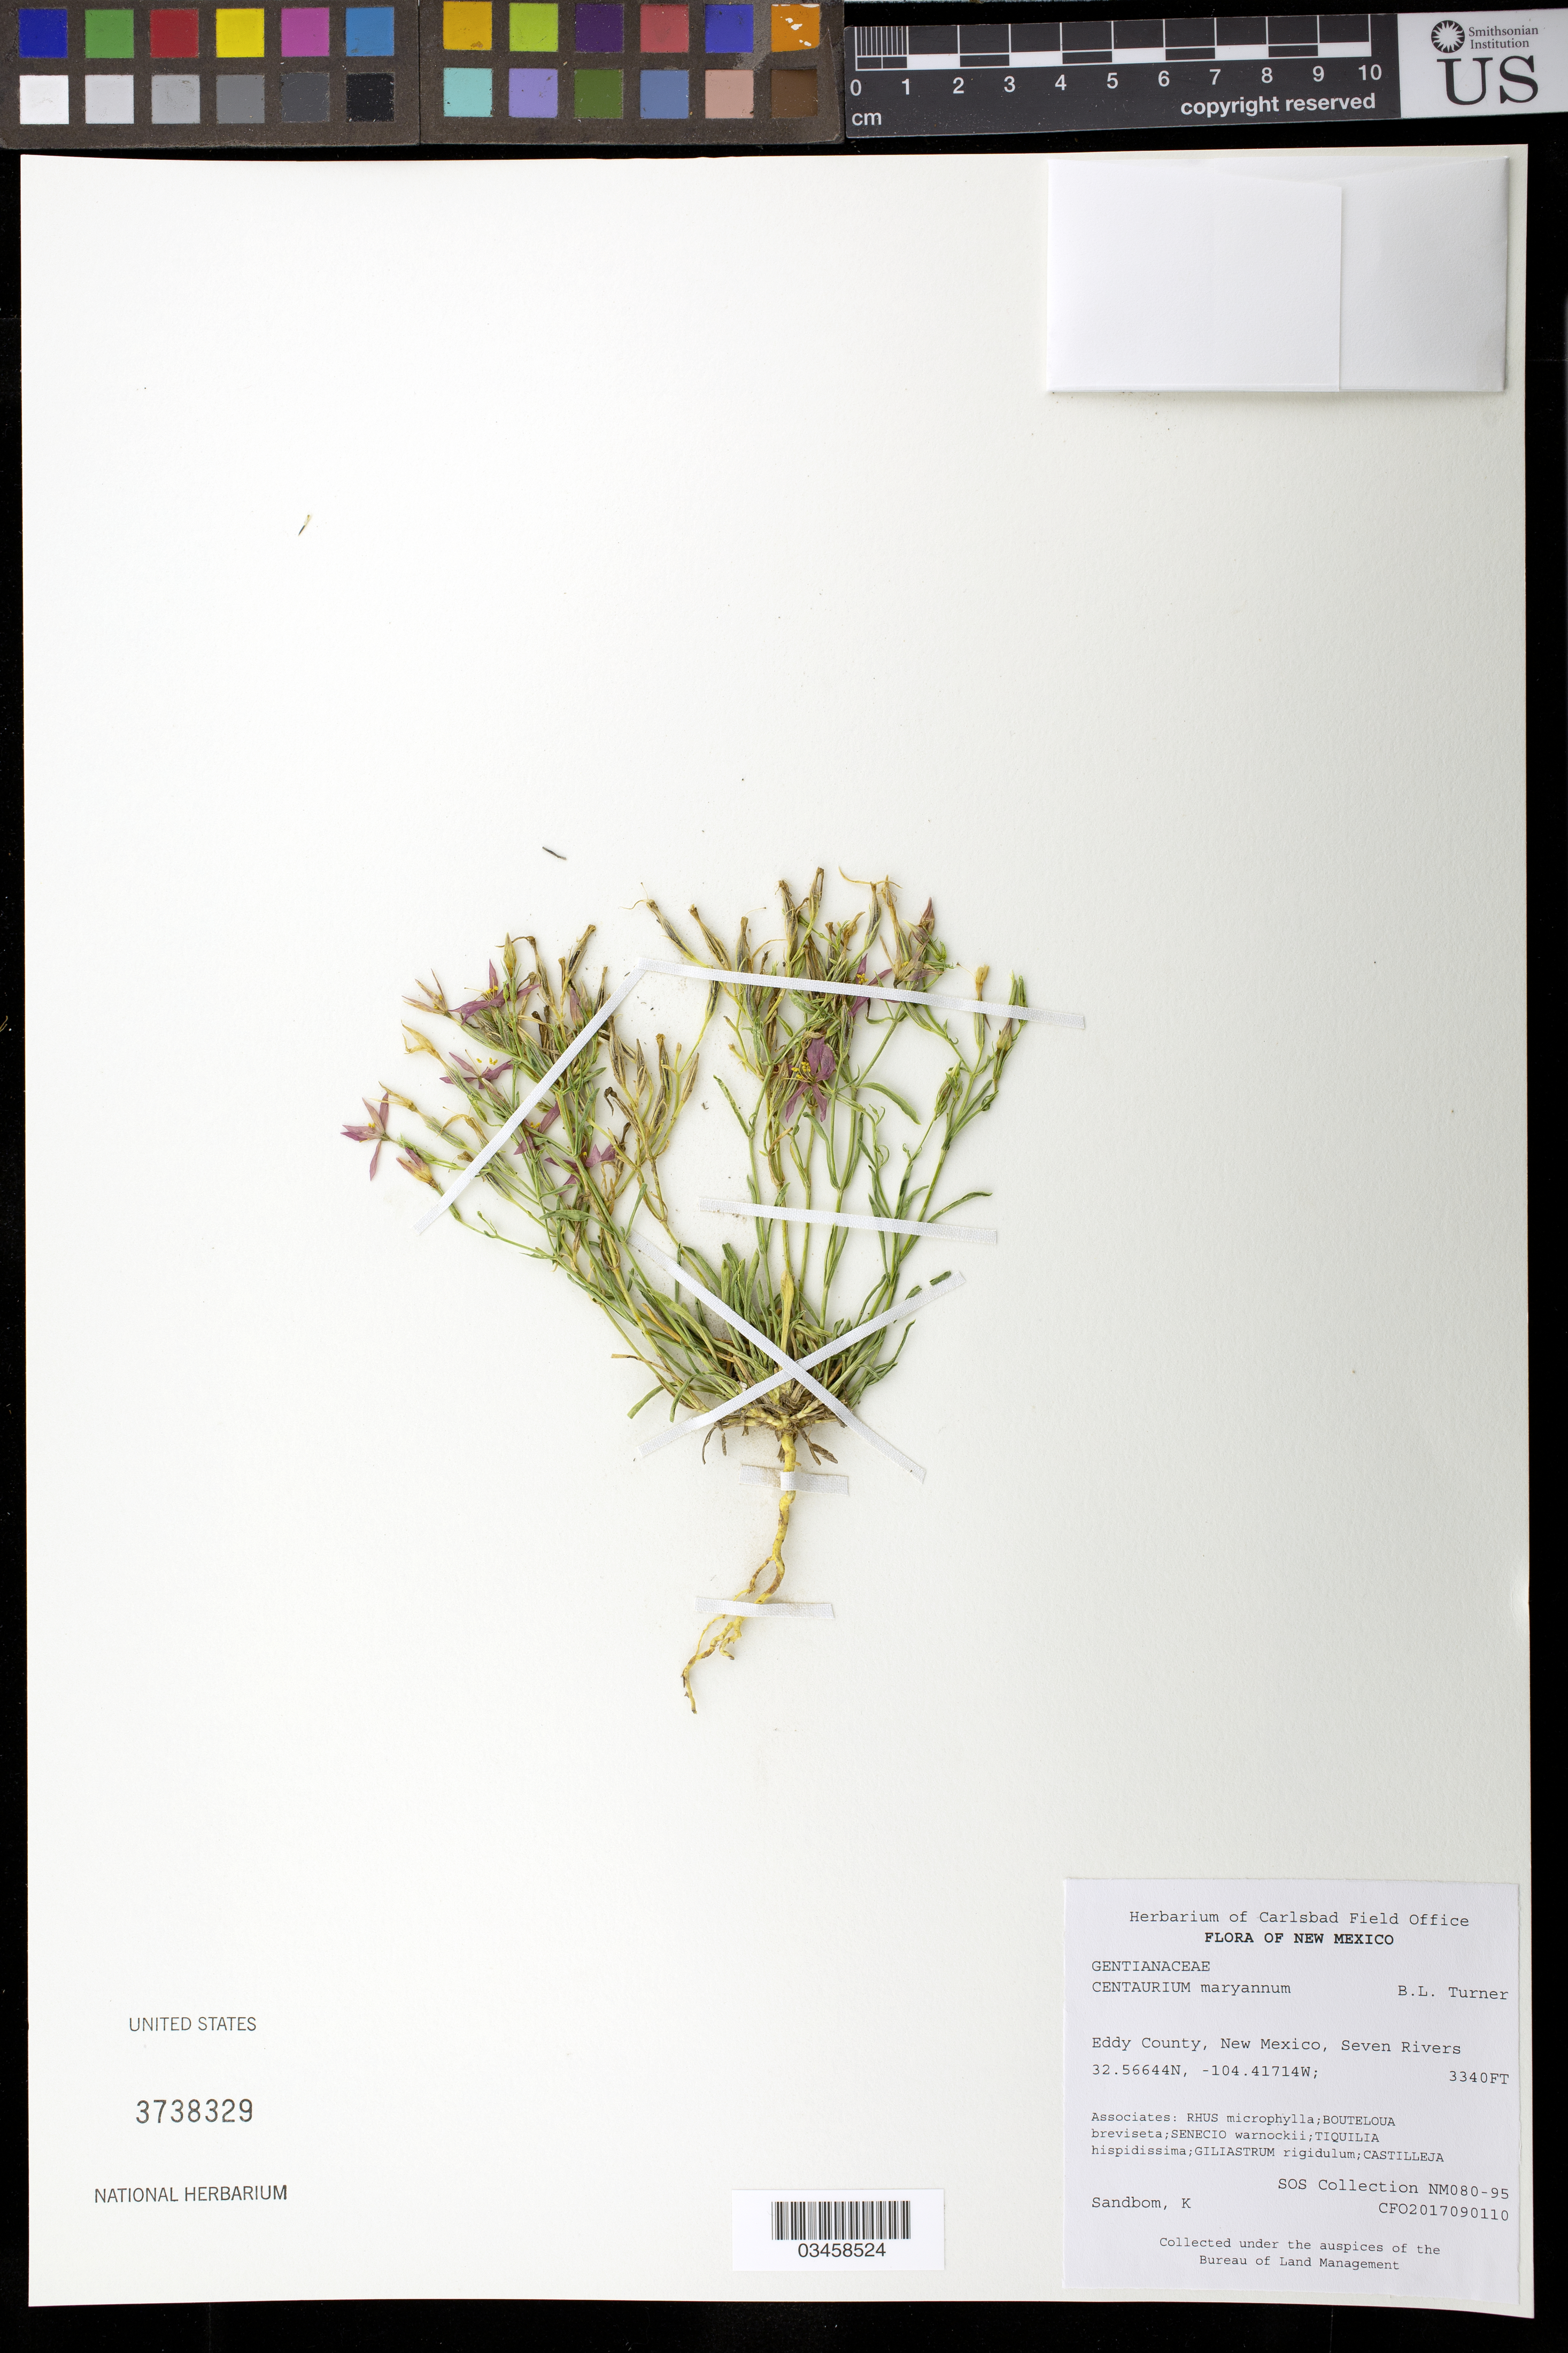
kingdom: Plantae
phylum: Tracheophyta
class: Magnoliopsida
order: Gentianales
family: Gentianaceae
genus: Centaurium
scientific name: Centaurium maryannum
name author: B.L. Turner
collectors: K. Sandbom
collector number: NM080-95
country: United States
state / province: New Mexico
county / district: Eddy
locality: Seven Rivers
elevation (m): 1018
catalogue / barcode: US 3738329